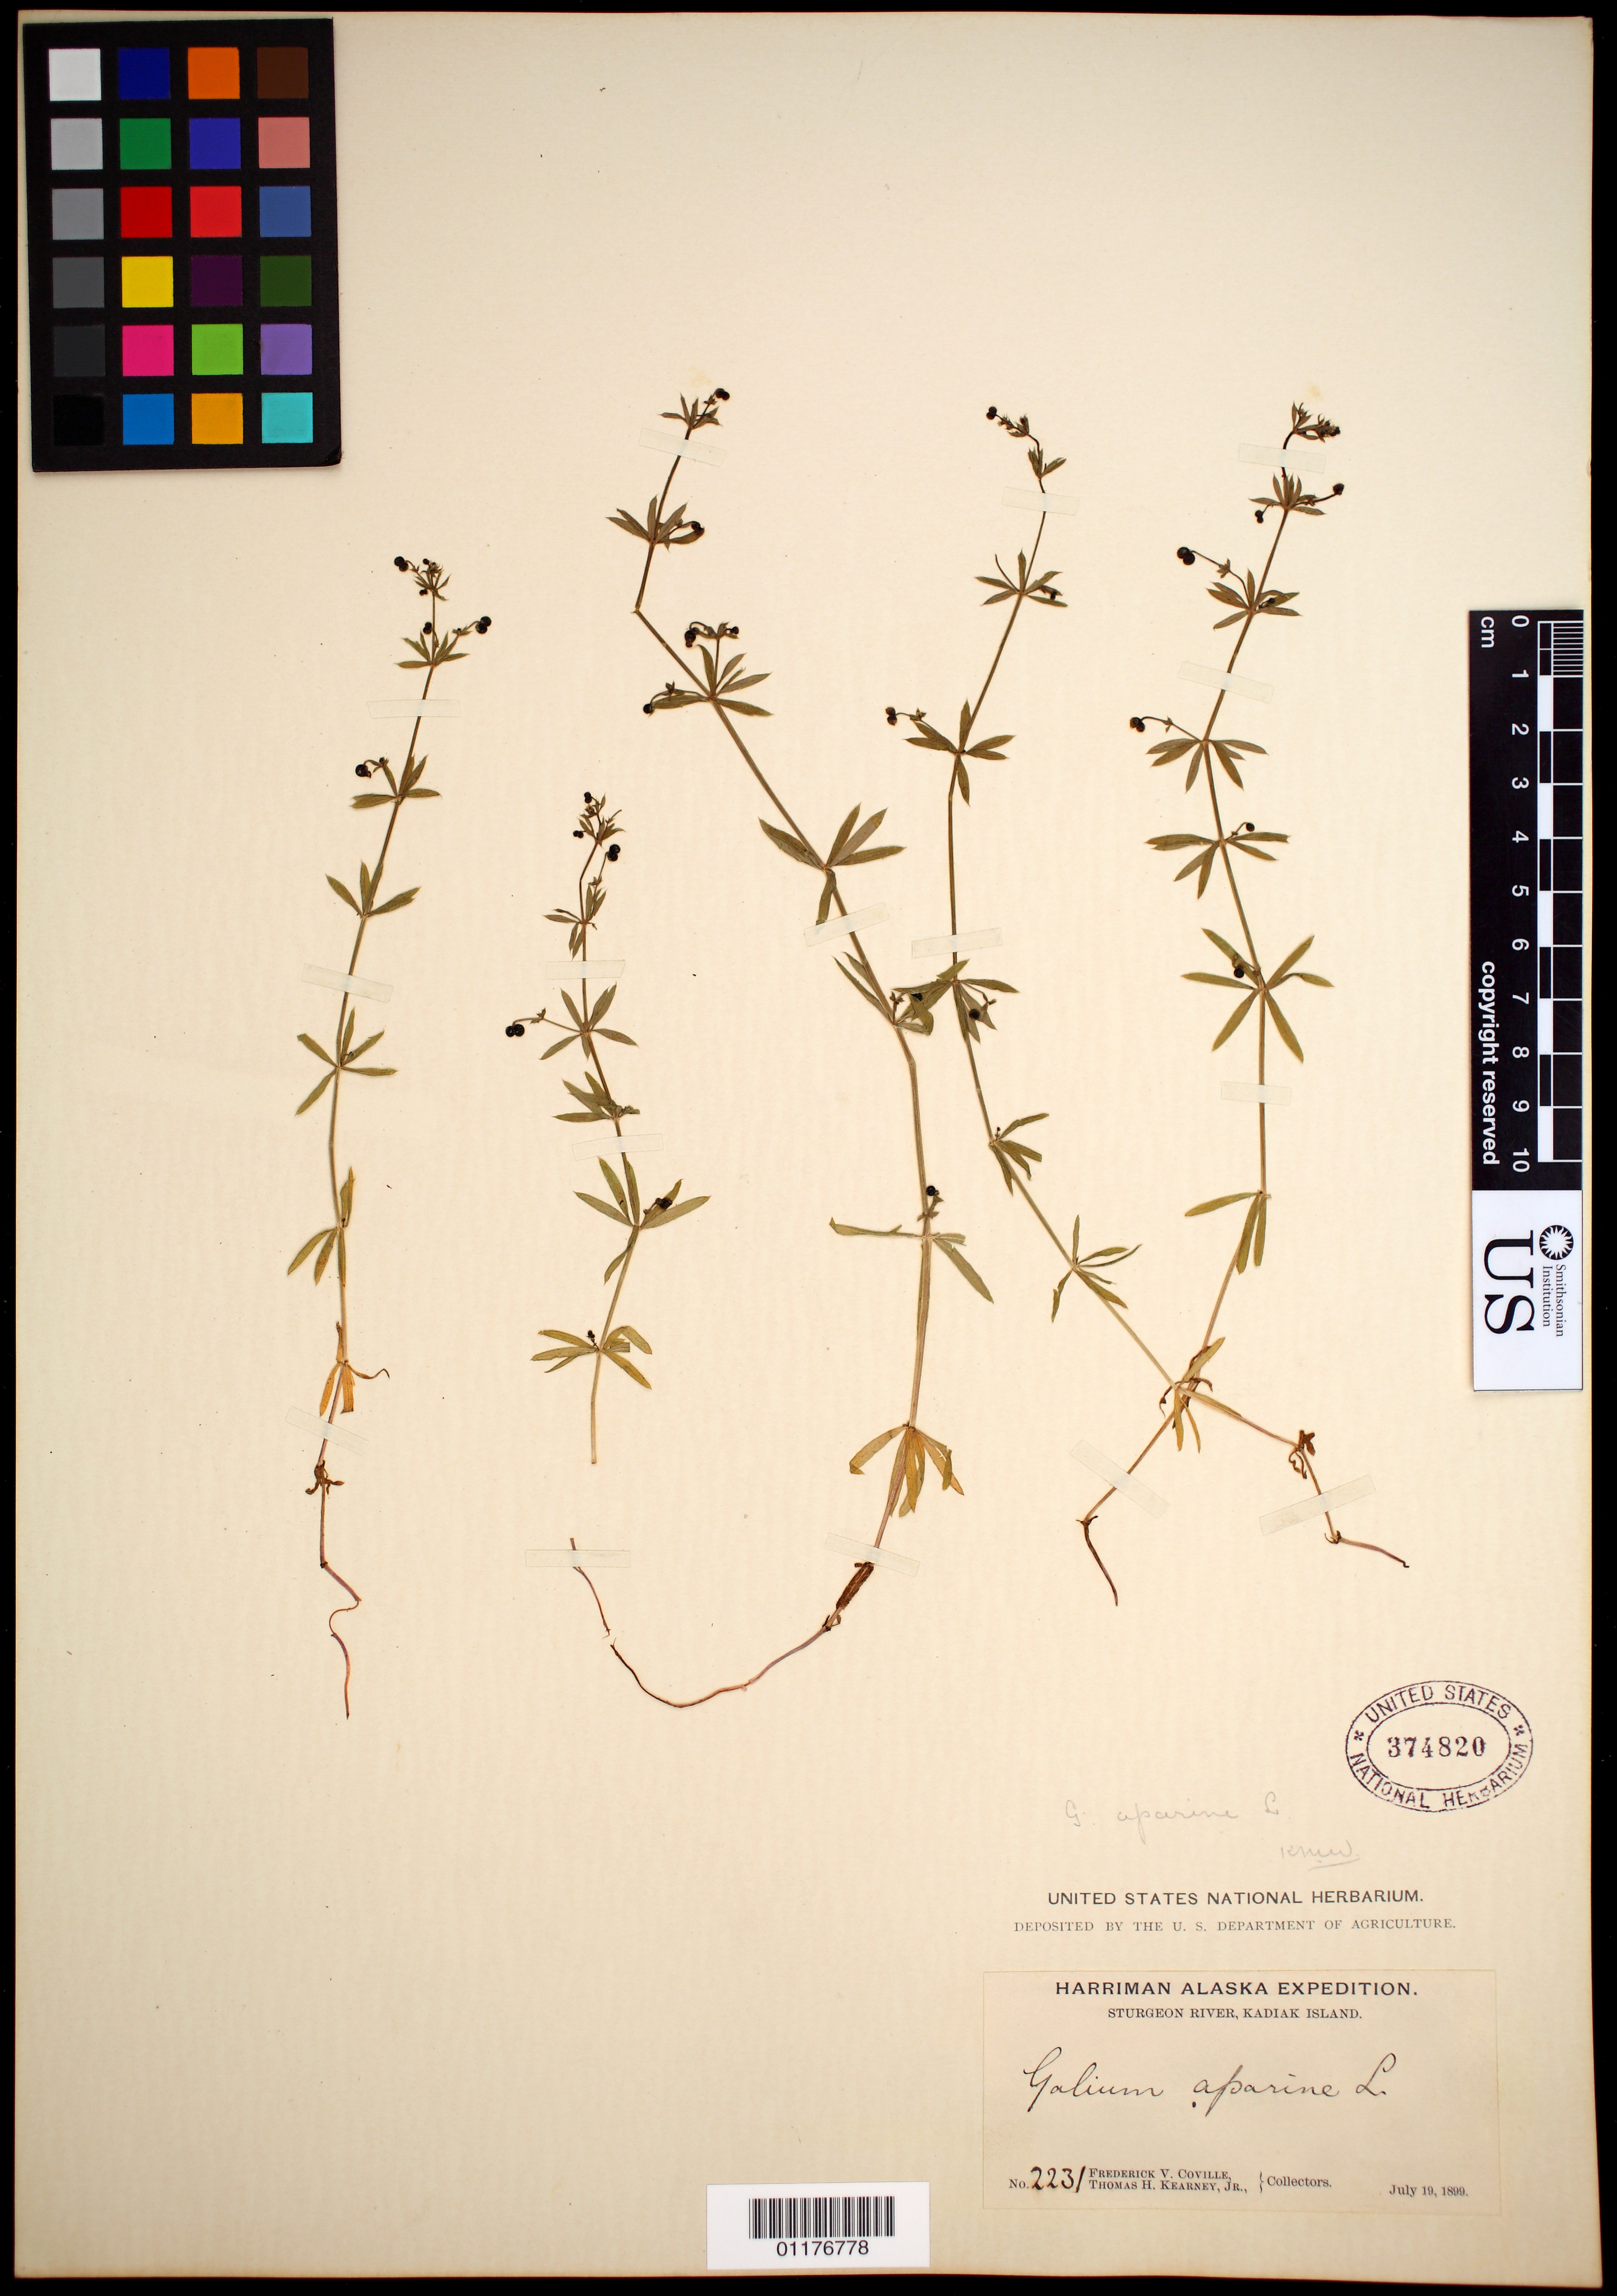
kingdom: Plantae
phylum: Tracheophyta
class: Magnoliopsida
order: Gentianales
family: Rubiaceae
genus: Galium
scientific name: Galium aparine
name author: L.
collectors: F. V. Coville & T. H. Kearney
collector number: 2231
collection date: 1899-07-19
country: United States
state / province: Alaska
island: Kodiak Island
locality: Sturgeon River, Kodiak Island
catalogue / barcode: US 374820